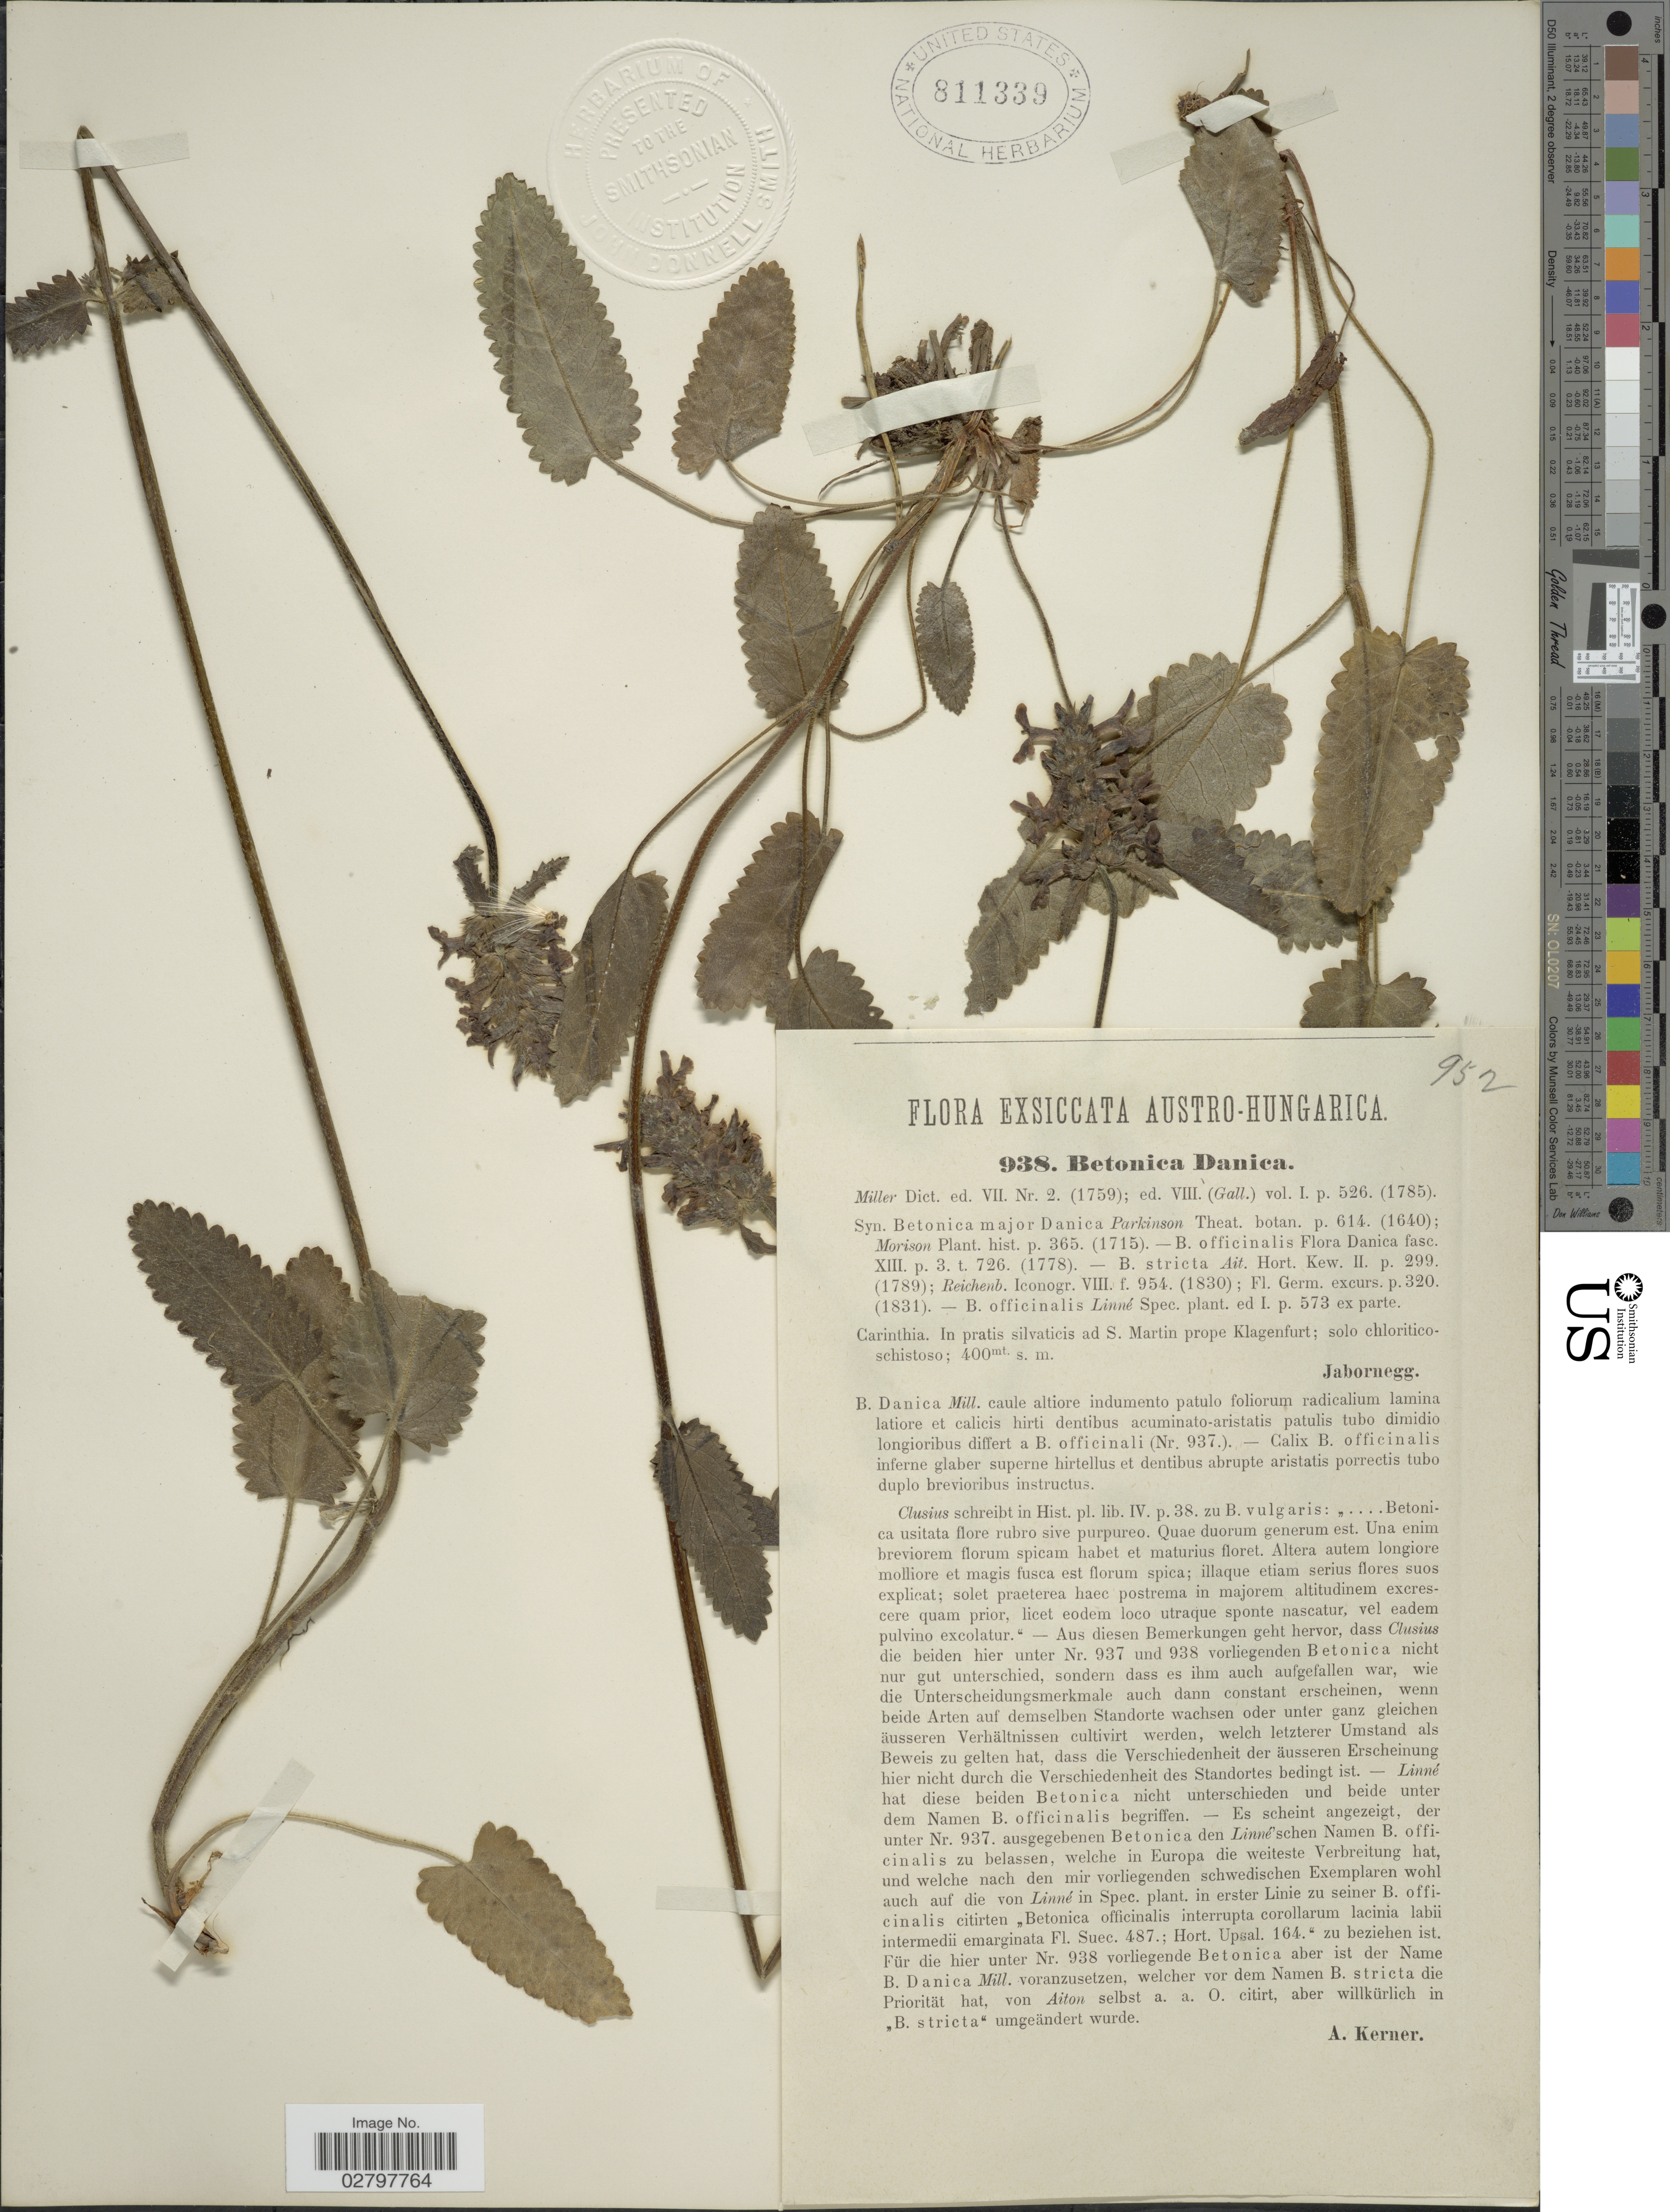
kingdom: Plantae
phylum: Tracheophyta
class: Magnoliopsida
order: Lamiales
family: Lamiaceae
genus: Stachys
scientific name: Stachys danica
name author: (Mill.) Schinz & Thell.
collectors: Jabornegg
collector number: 938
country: Austria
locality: Carinthia. In pratis silvaticis ad S. Martin prope Klagenfurt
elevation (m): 400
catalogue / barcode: US 811339